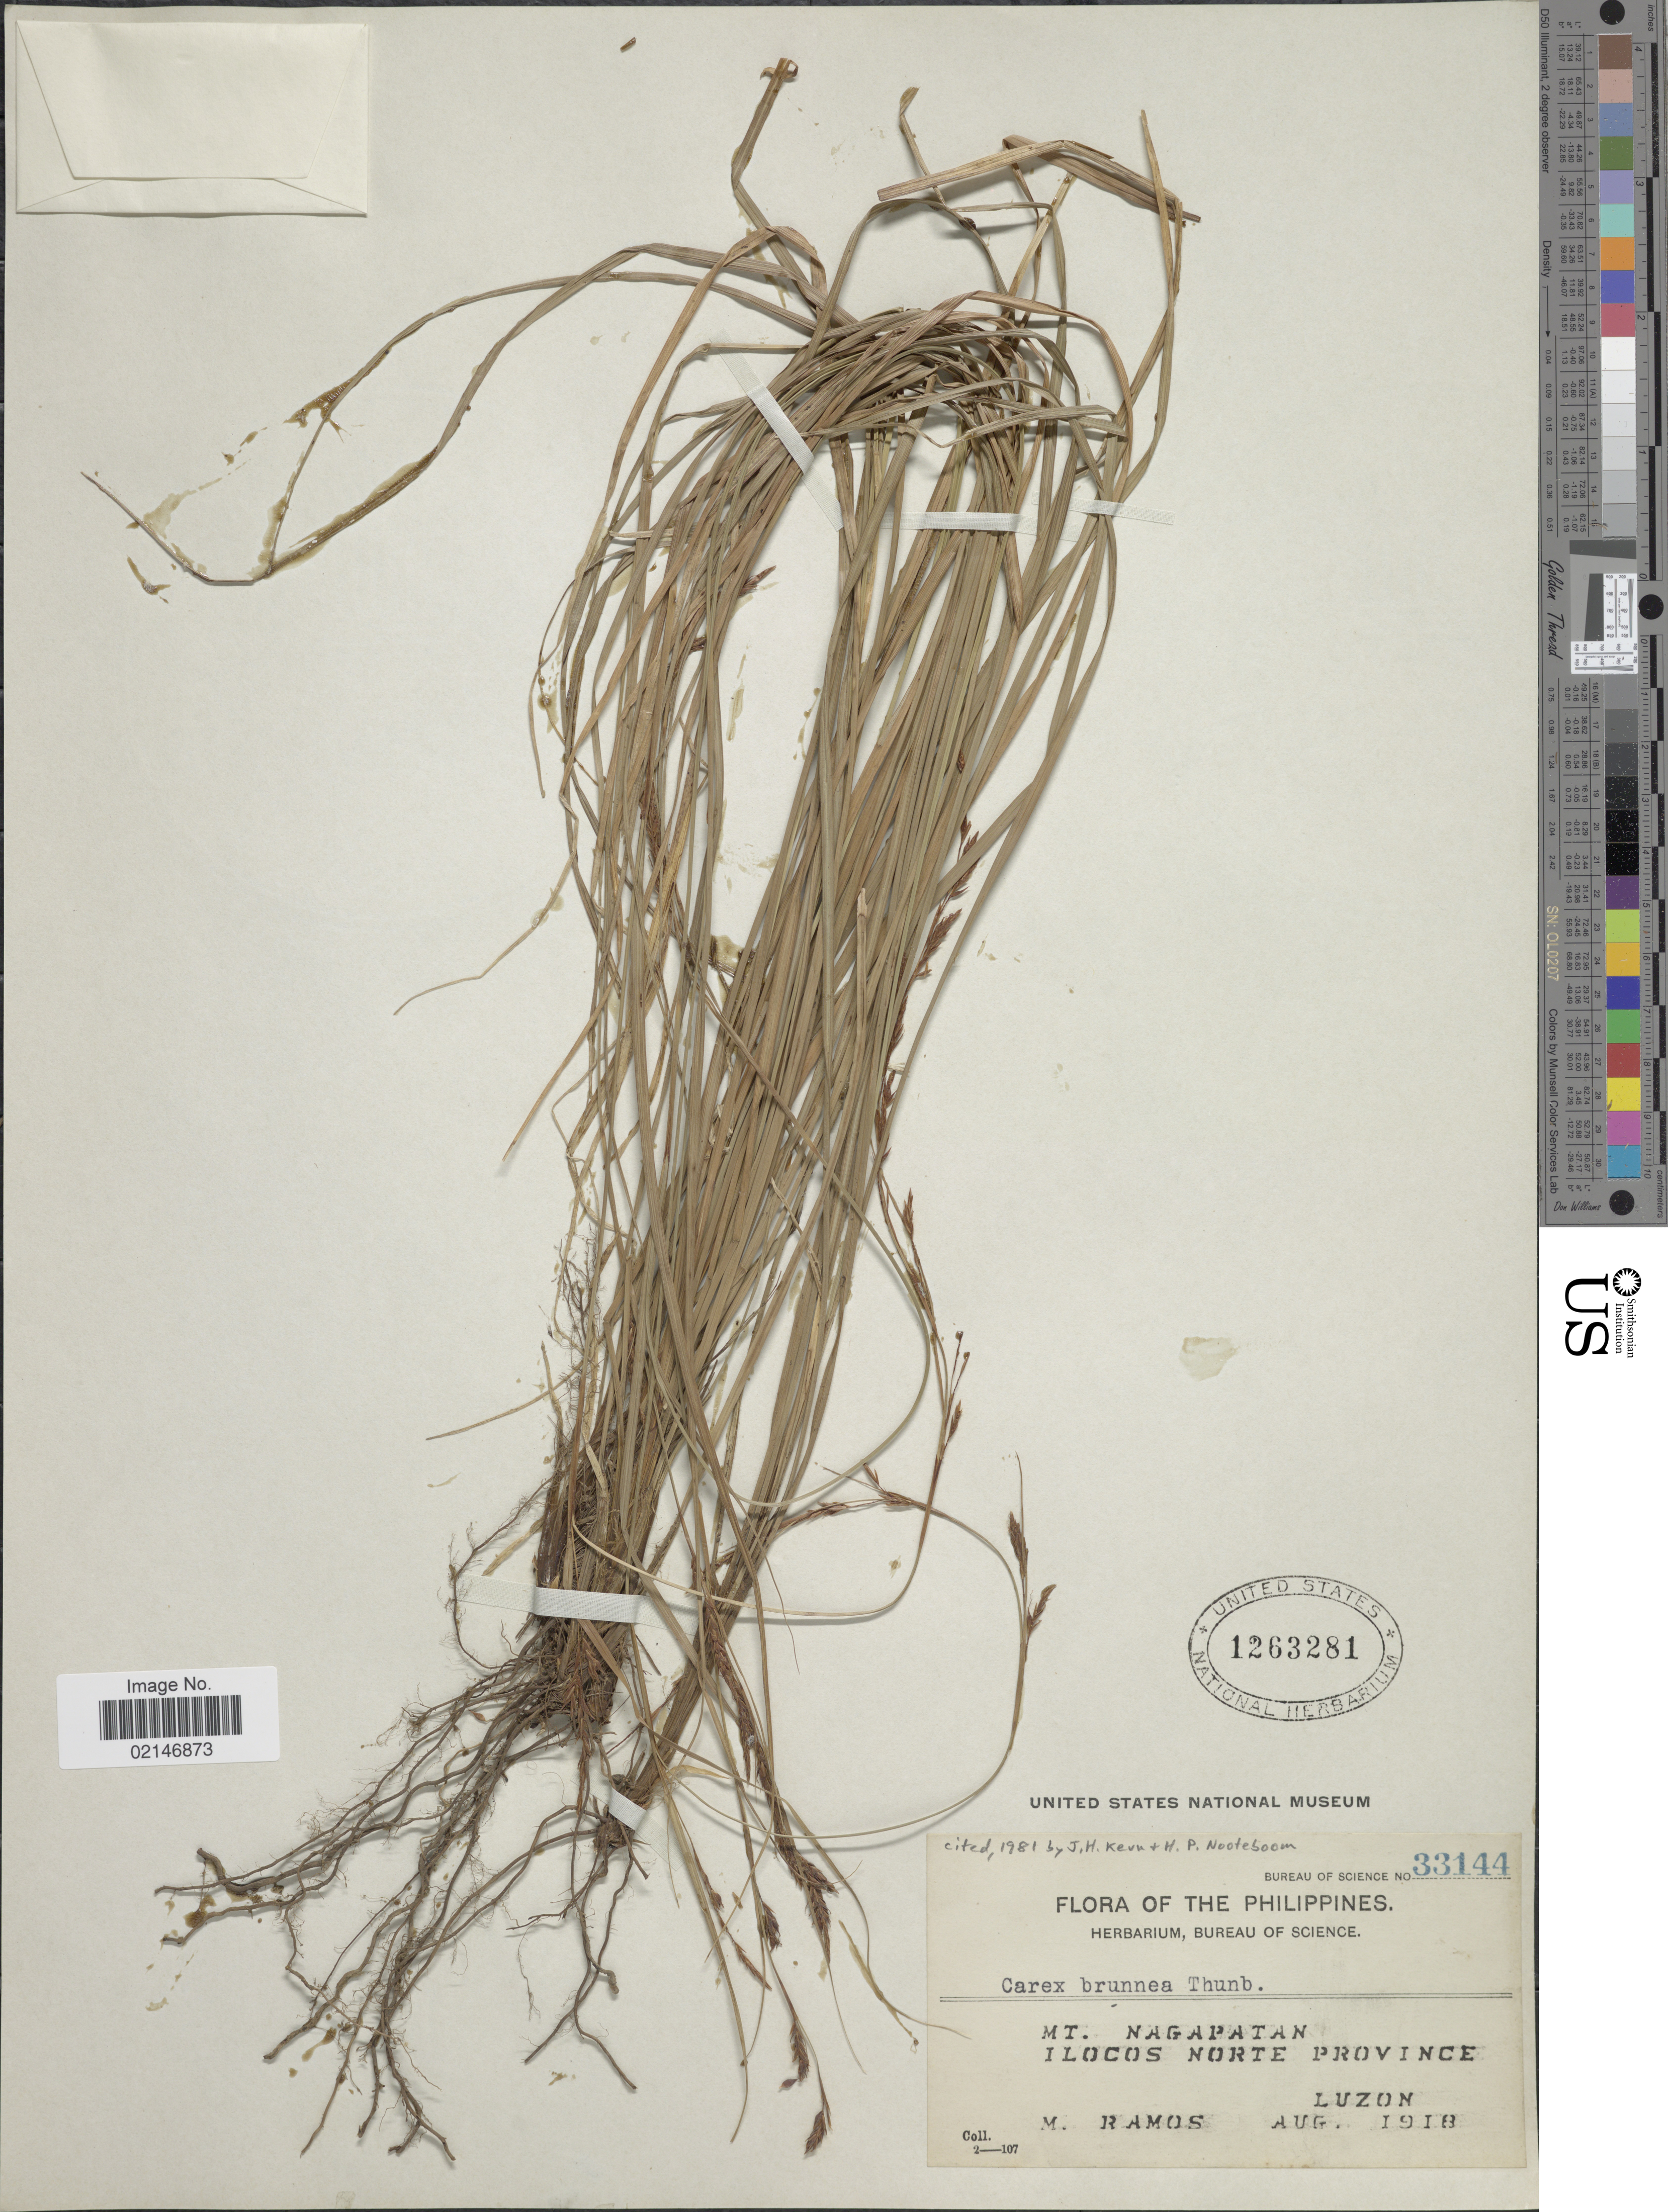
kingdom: Plantae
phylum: Tracheophyta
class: Liliopsida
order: Poales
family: Cyperaceae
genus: Carex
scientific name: Carex brunnea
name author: Thunb.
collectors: M. Ramos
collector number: Bureau Of Science 33144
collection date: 1918-08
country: Philippines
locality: Mt. Nagapatan, Ilocos Norte Province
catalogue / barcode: US 1263281